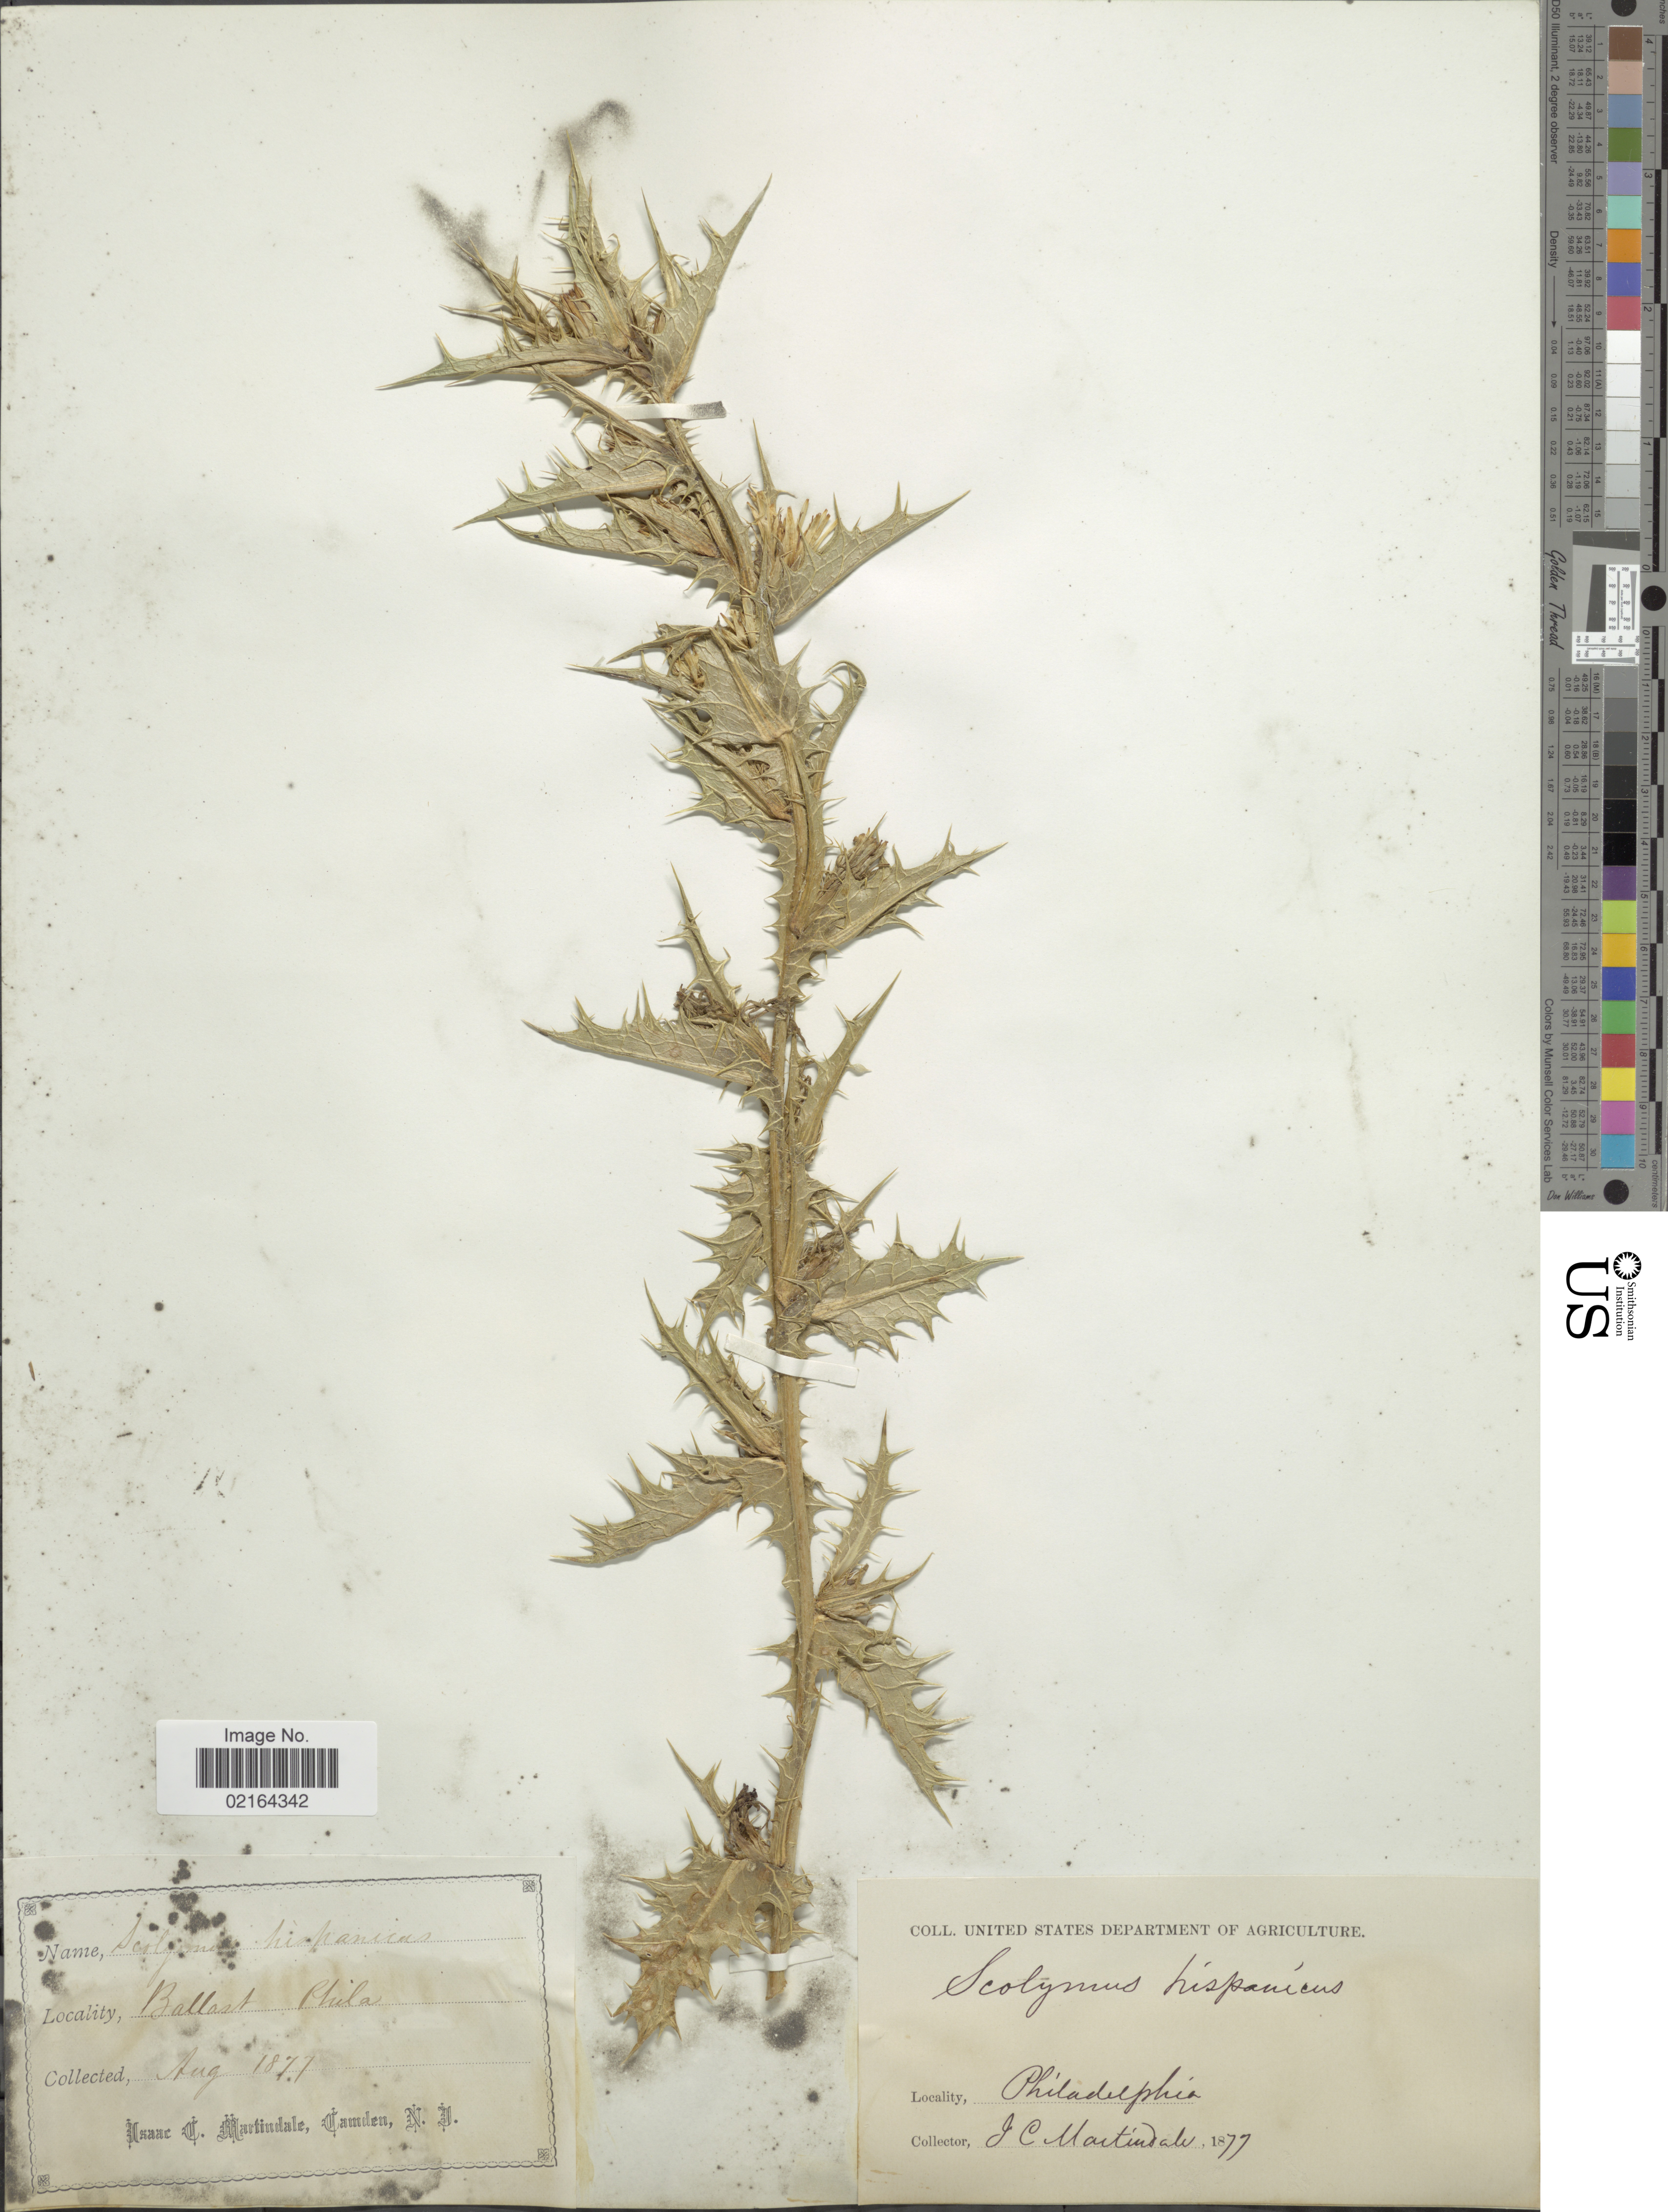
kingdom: Plantae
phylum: Tracheophyta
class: Magnoliopsida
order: Asterales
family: Asteraceae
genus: Scolymus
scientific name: Scolymus hispanicus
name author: L.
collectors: I. C. Martindale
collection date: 1877-08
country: United States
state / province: Pennsylvania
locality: Ballast, Philadelphia